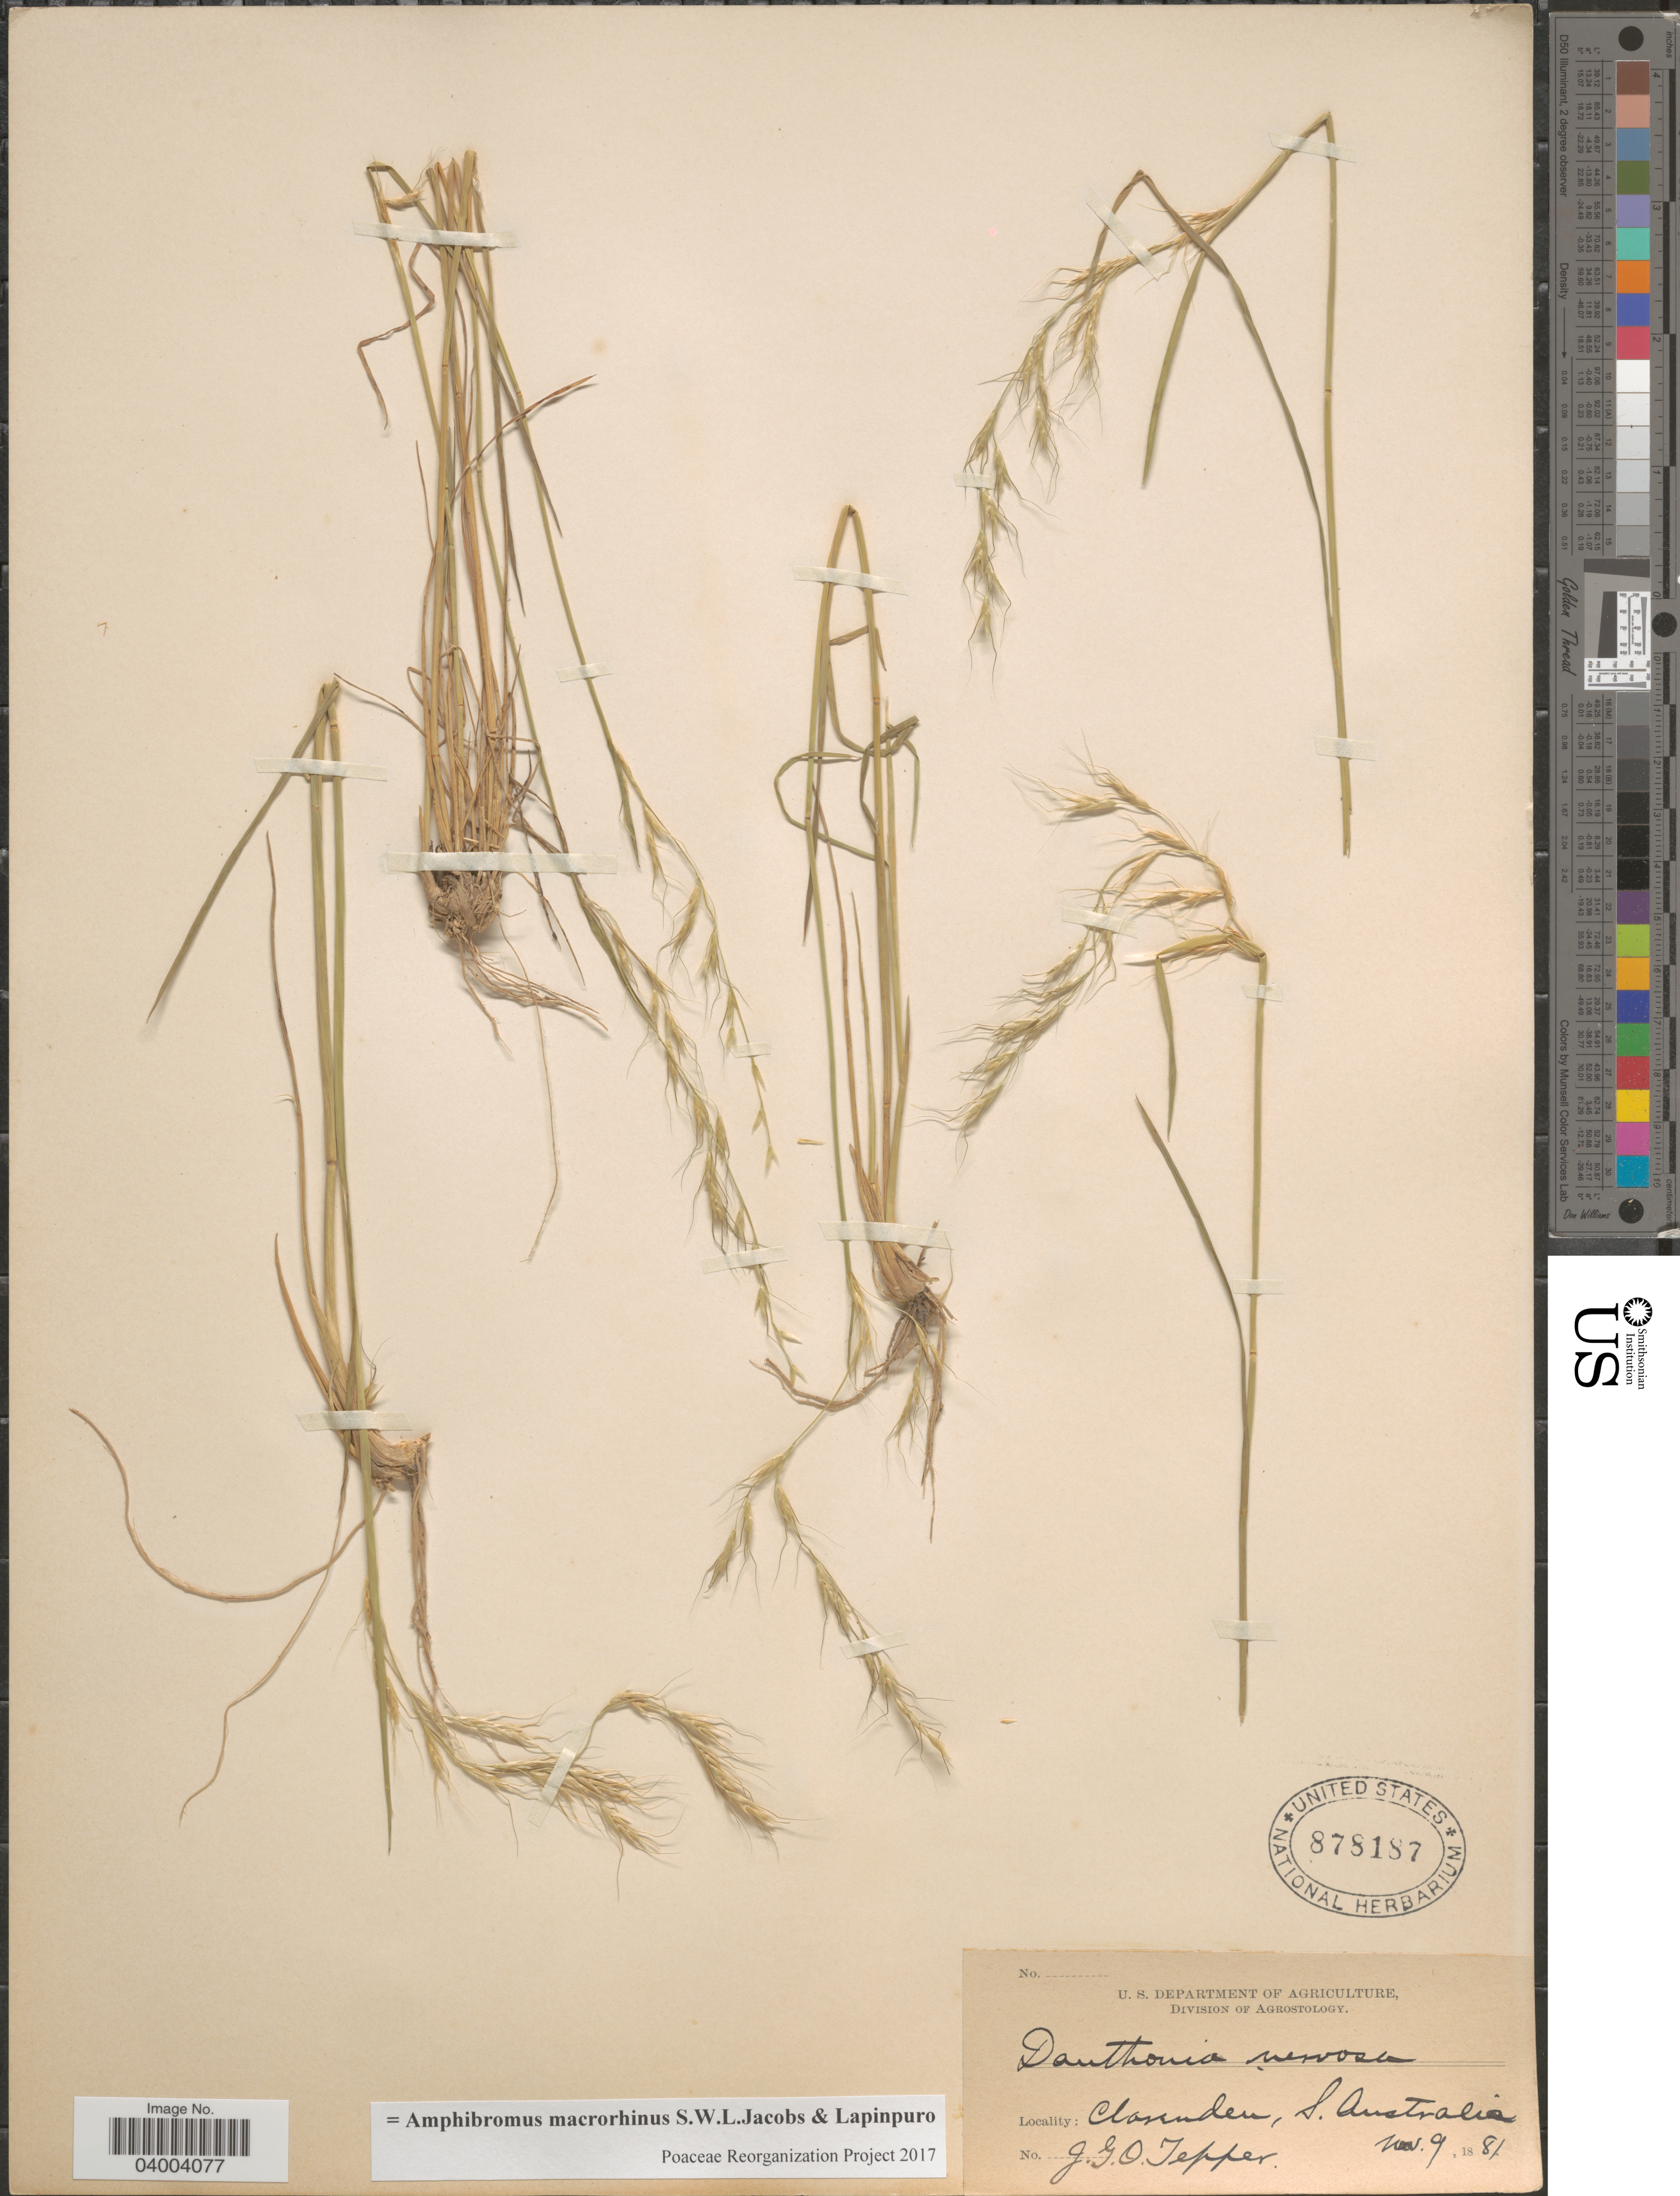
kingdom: Plantae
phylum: Tracheophyta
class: Liliopsida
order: Poales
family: Poaceae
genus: Amphibromus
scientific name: Amphibromus macrorhinus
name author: S.W.L. Jacobs & Lapinpuro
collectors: J. Tepper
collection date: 1881-11-09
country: Australia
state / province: South Australia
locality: Clarenden.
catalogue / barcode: US 878187